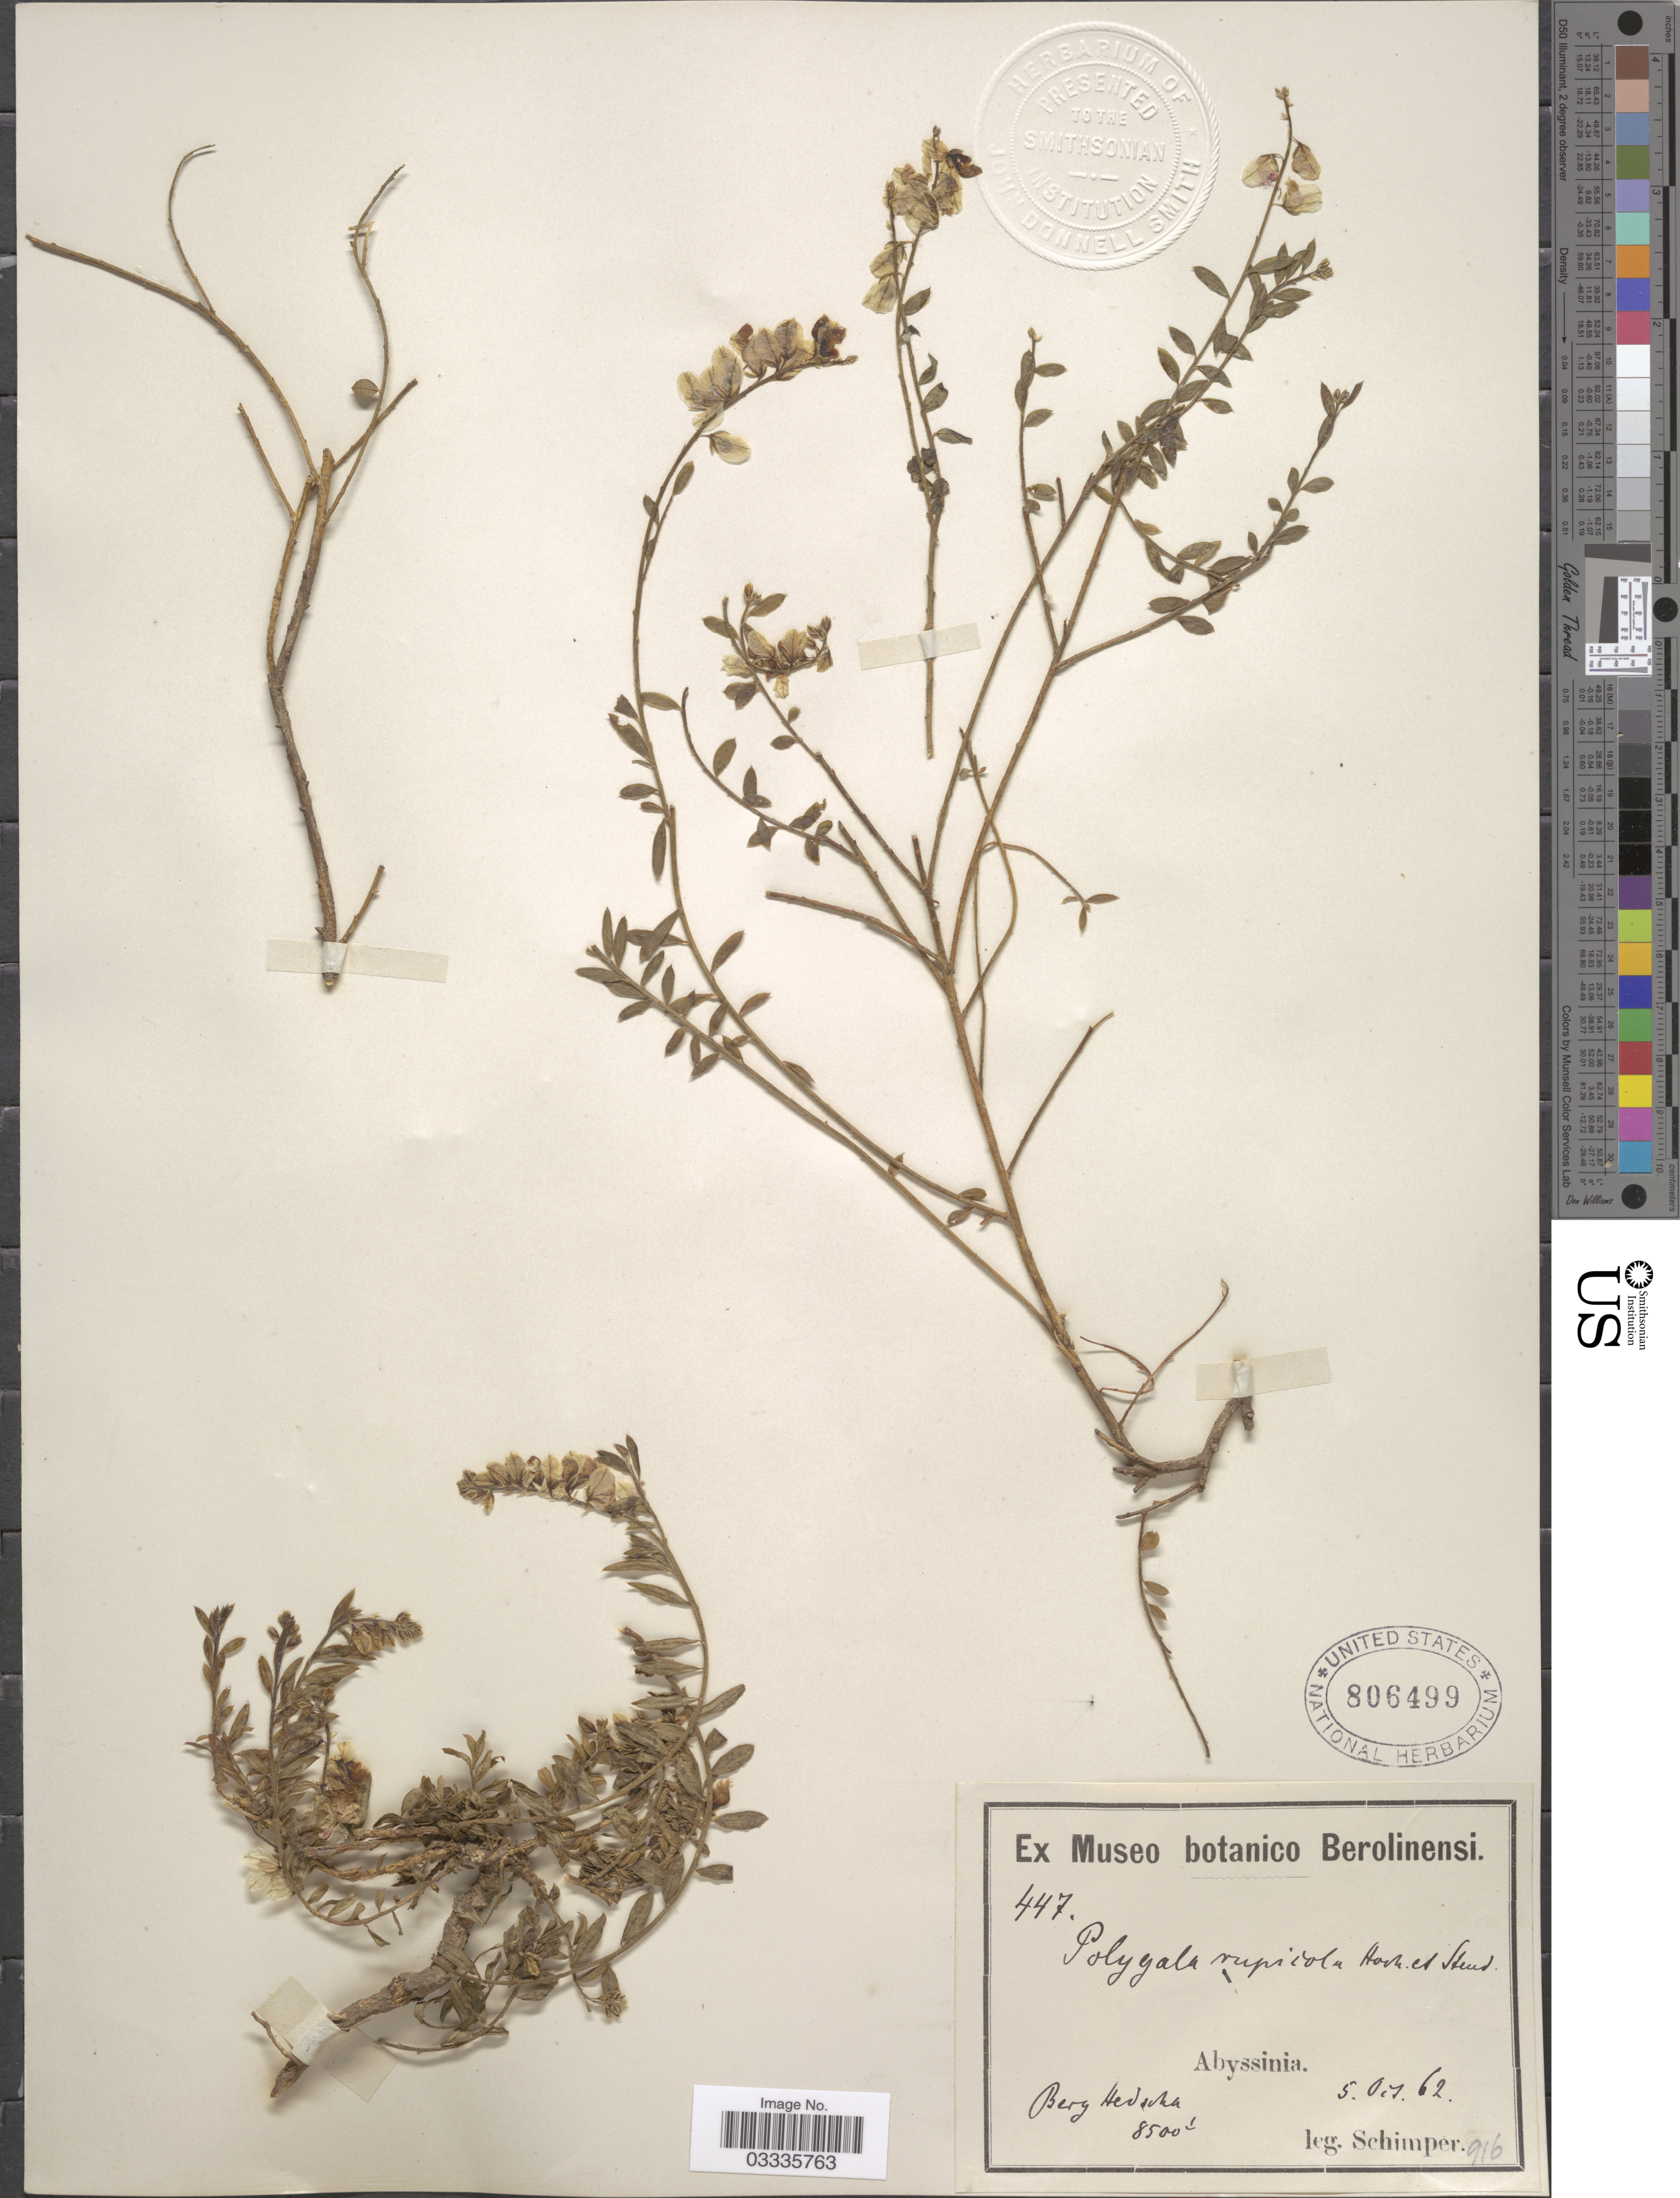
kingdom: Plantae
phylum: Tracheophyta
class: Magnoliopsida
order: Fabales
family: Polygalaceae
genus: Polygala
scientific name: Polygala rupicola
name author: Hochst. & Steud.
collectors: -. Schimper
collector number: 447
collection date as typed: Transcribed d/m/y: 5/10/62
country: Ethiopia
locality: Abyssinia. Berg Hedscha.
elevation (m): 2591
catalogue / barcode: US 806499